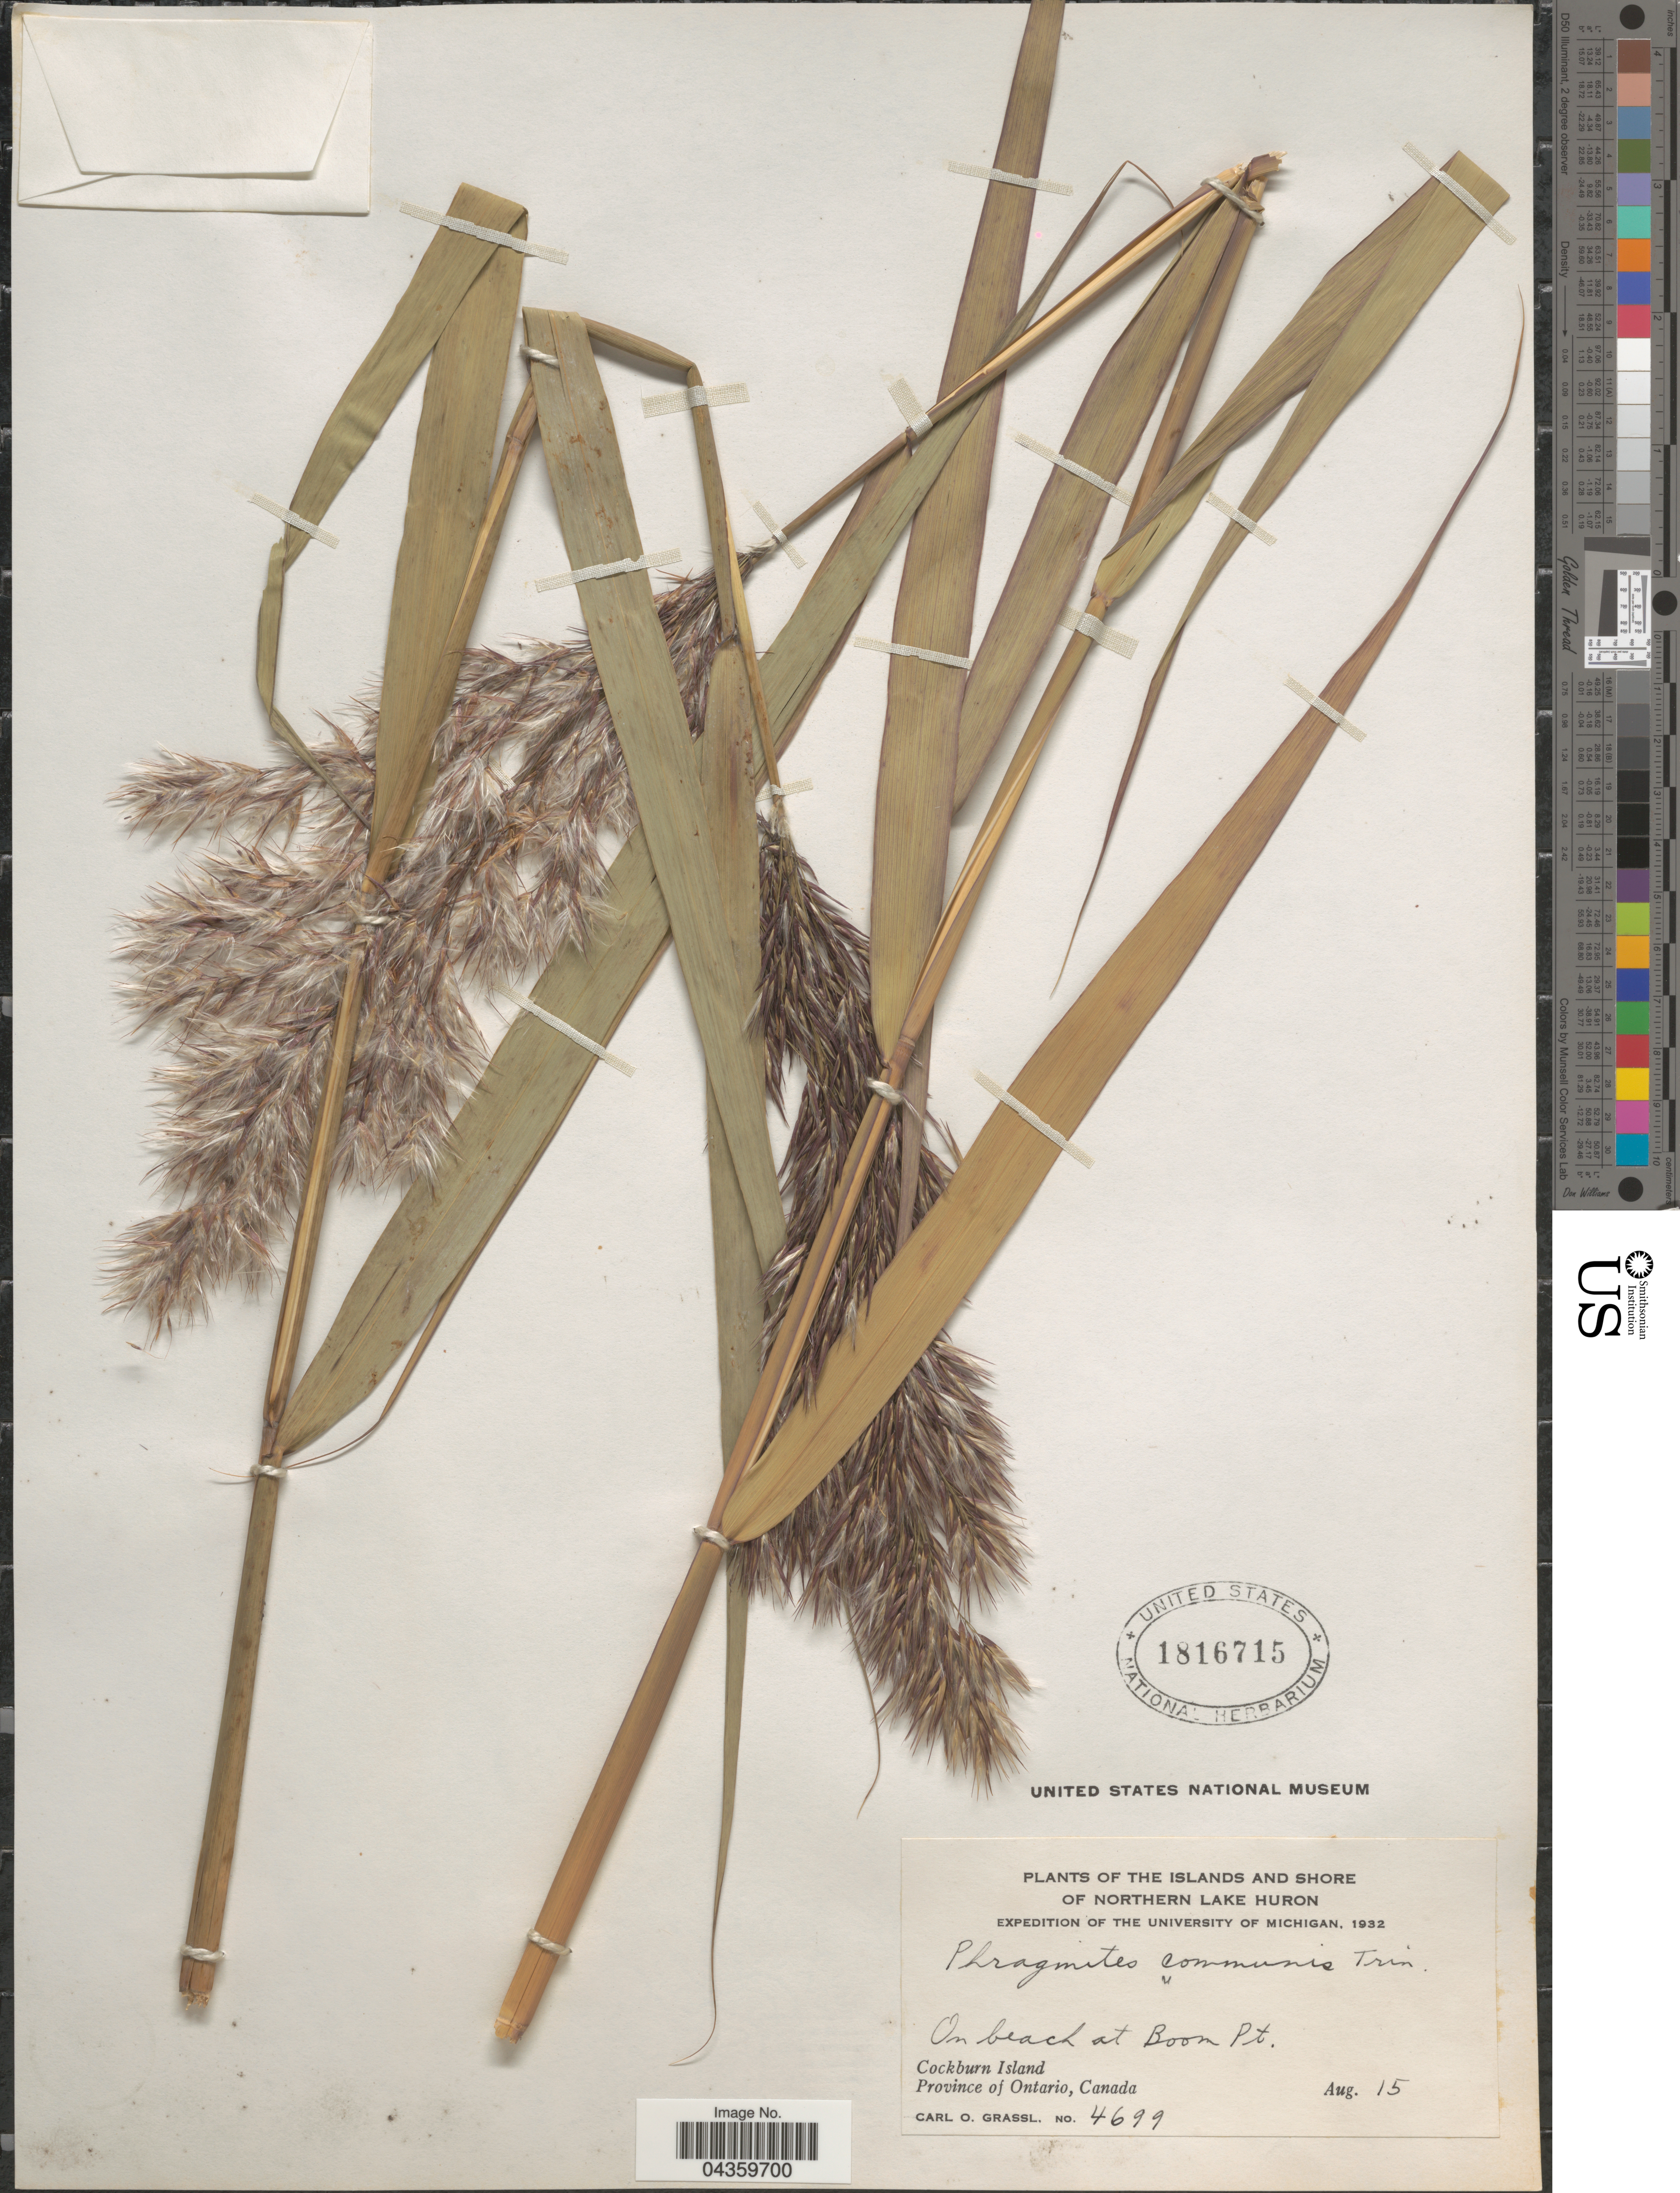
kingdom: Plantae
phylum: Tracheophyta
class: Liliopsida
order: Poales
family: Poaceae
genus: Phragmites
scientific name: Phragmites australis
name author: (Cav.) Trin. ex Steud.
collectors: C. Grassl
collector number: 4699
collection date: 1932-08-15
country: Canada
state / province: Ontario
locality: The Islands and Shore of Northern Lake Huron. Expedition of the University of Michigan, 1932. On beach at Boom Pt. Cockburn Island.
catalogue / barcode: US 1816715